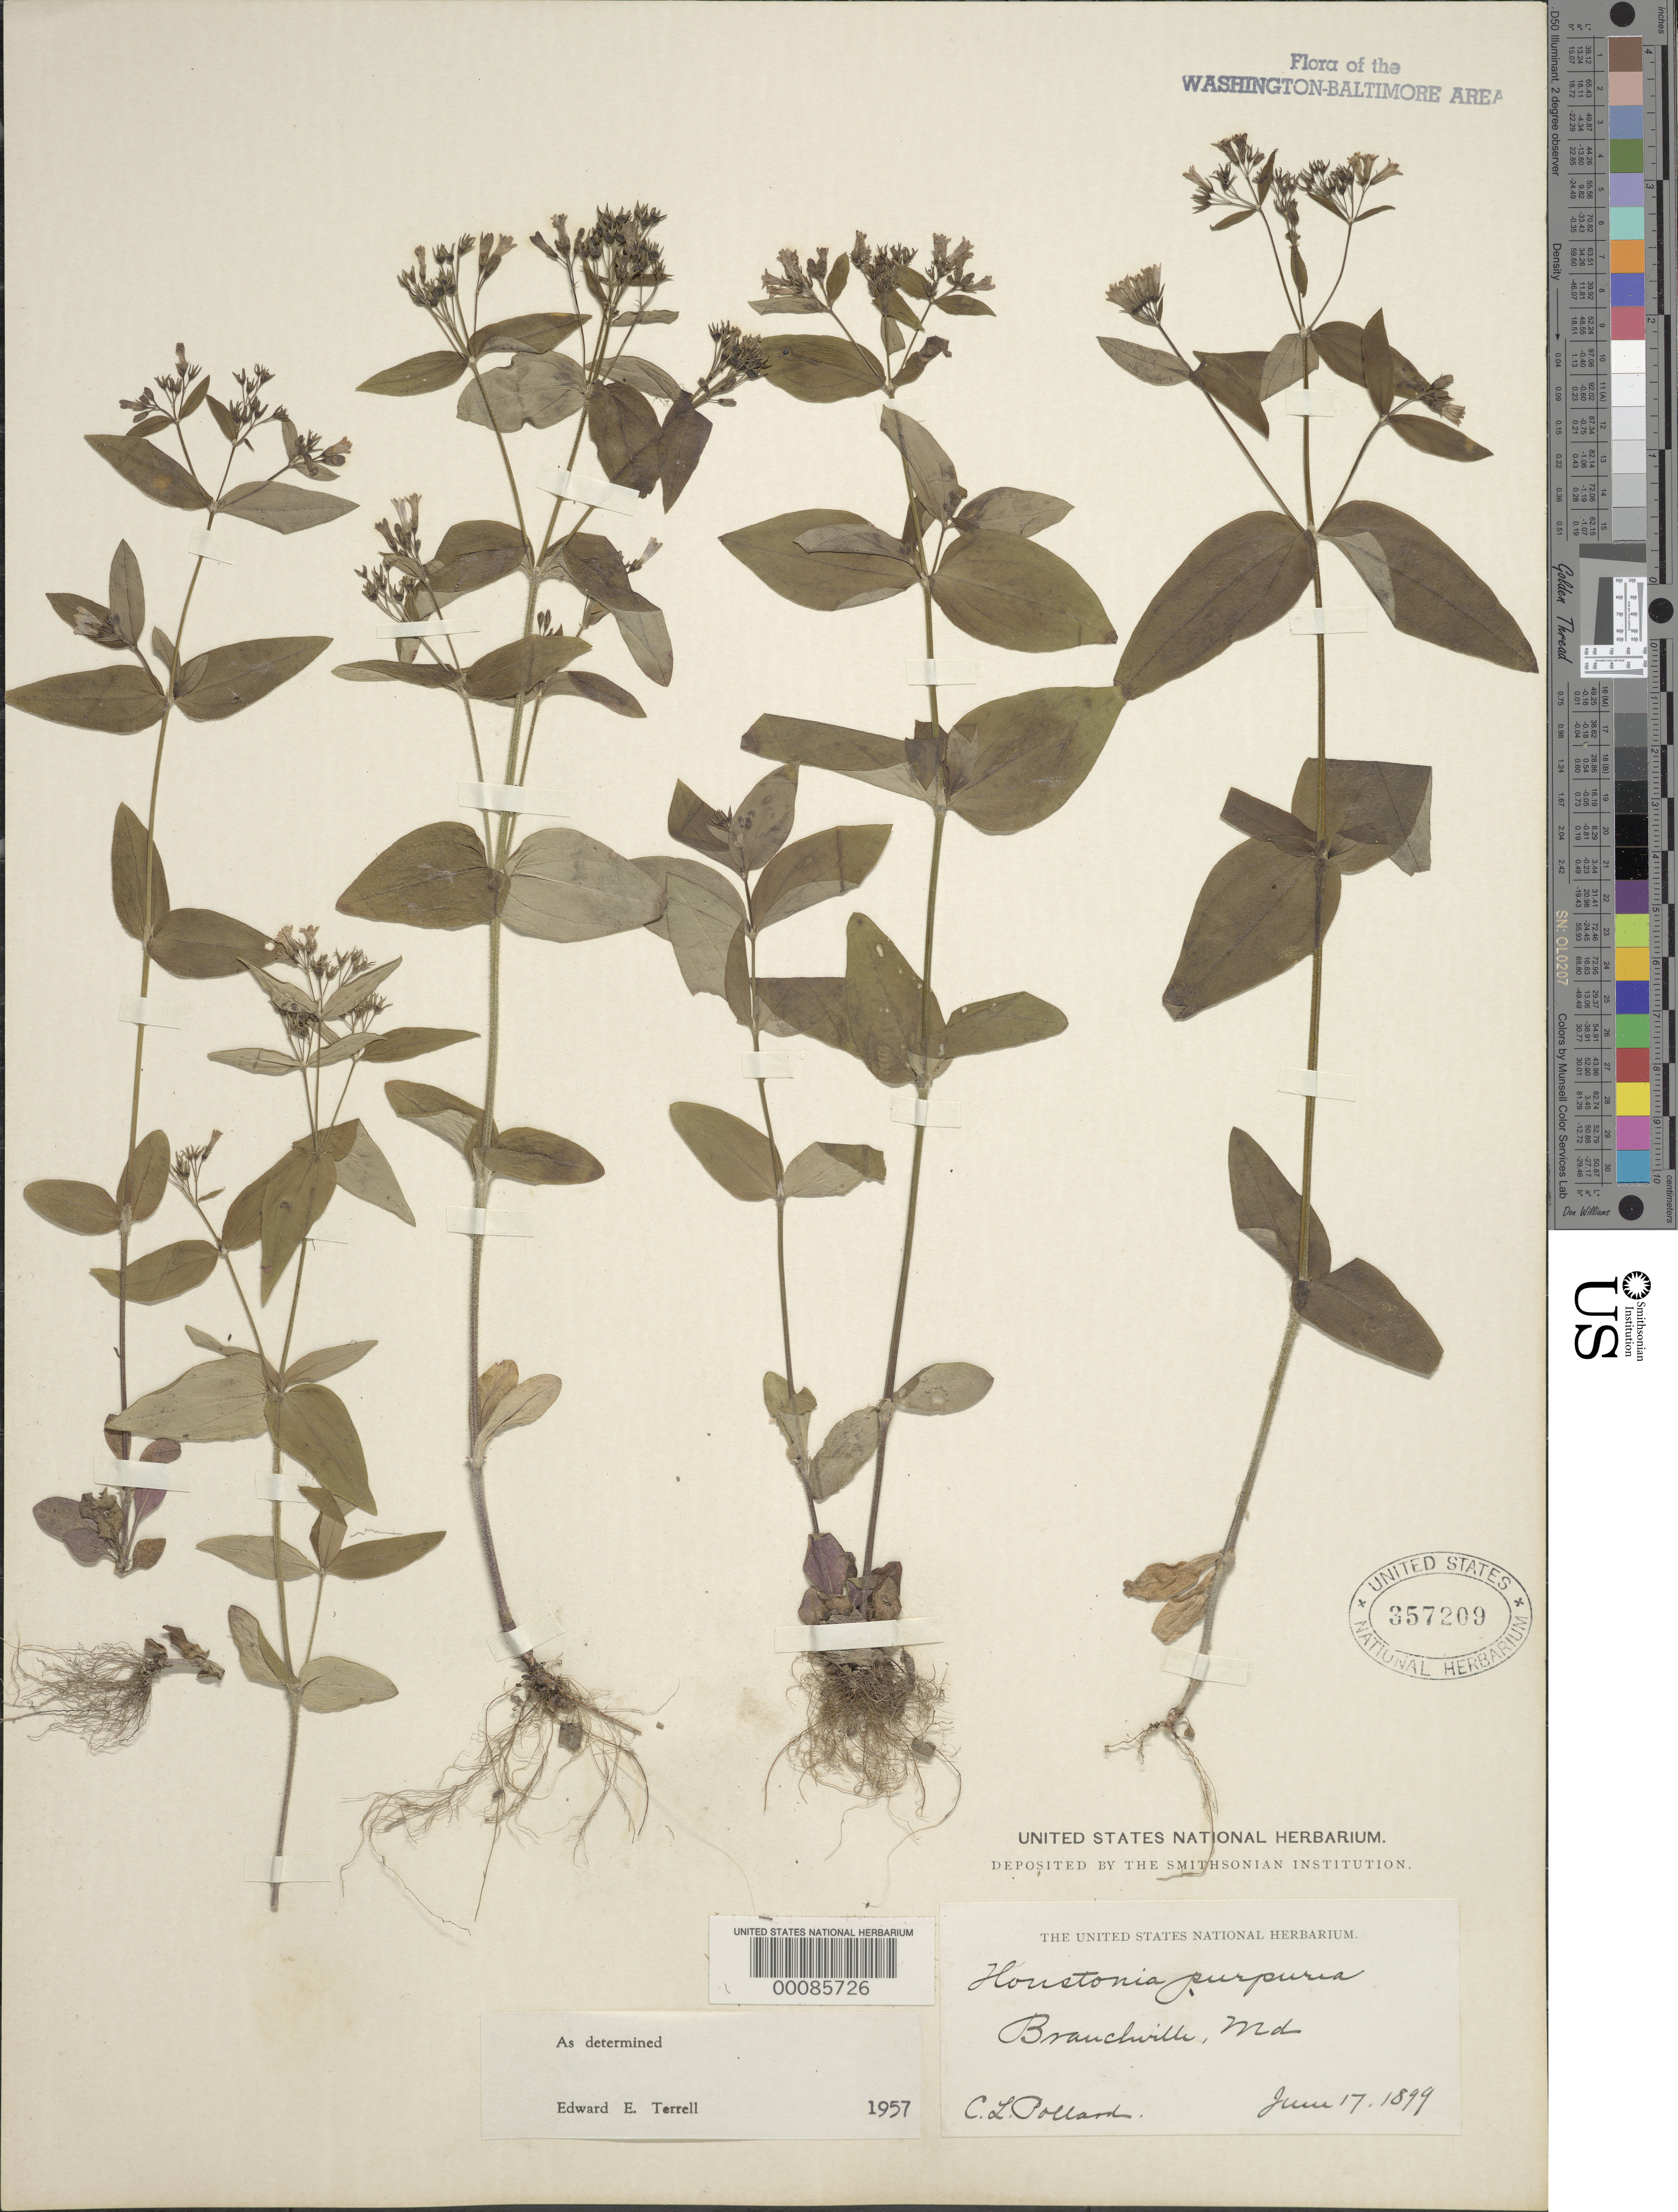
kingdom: Plantae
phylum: Tracheophyta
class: Magnoliopsida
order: Gentianales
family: Rubiaceae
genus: Houstonia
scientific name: Houstonia purpurea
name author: L.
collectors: C. L. Pollard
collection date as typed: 17 Jun 1899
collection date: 1899-06-17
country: United States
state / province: Maryland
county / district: Prince George's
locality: Branchville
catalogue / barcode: US 357209